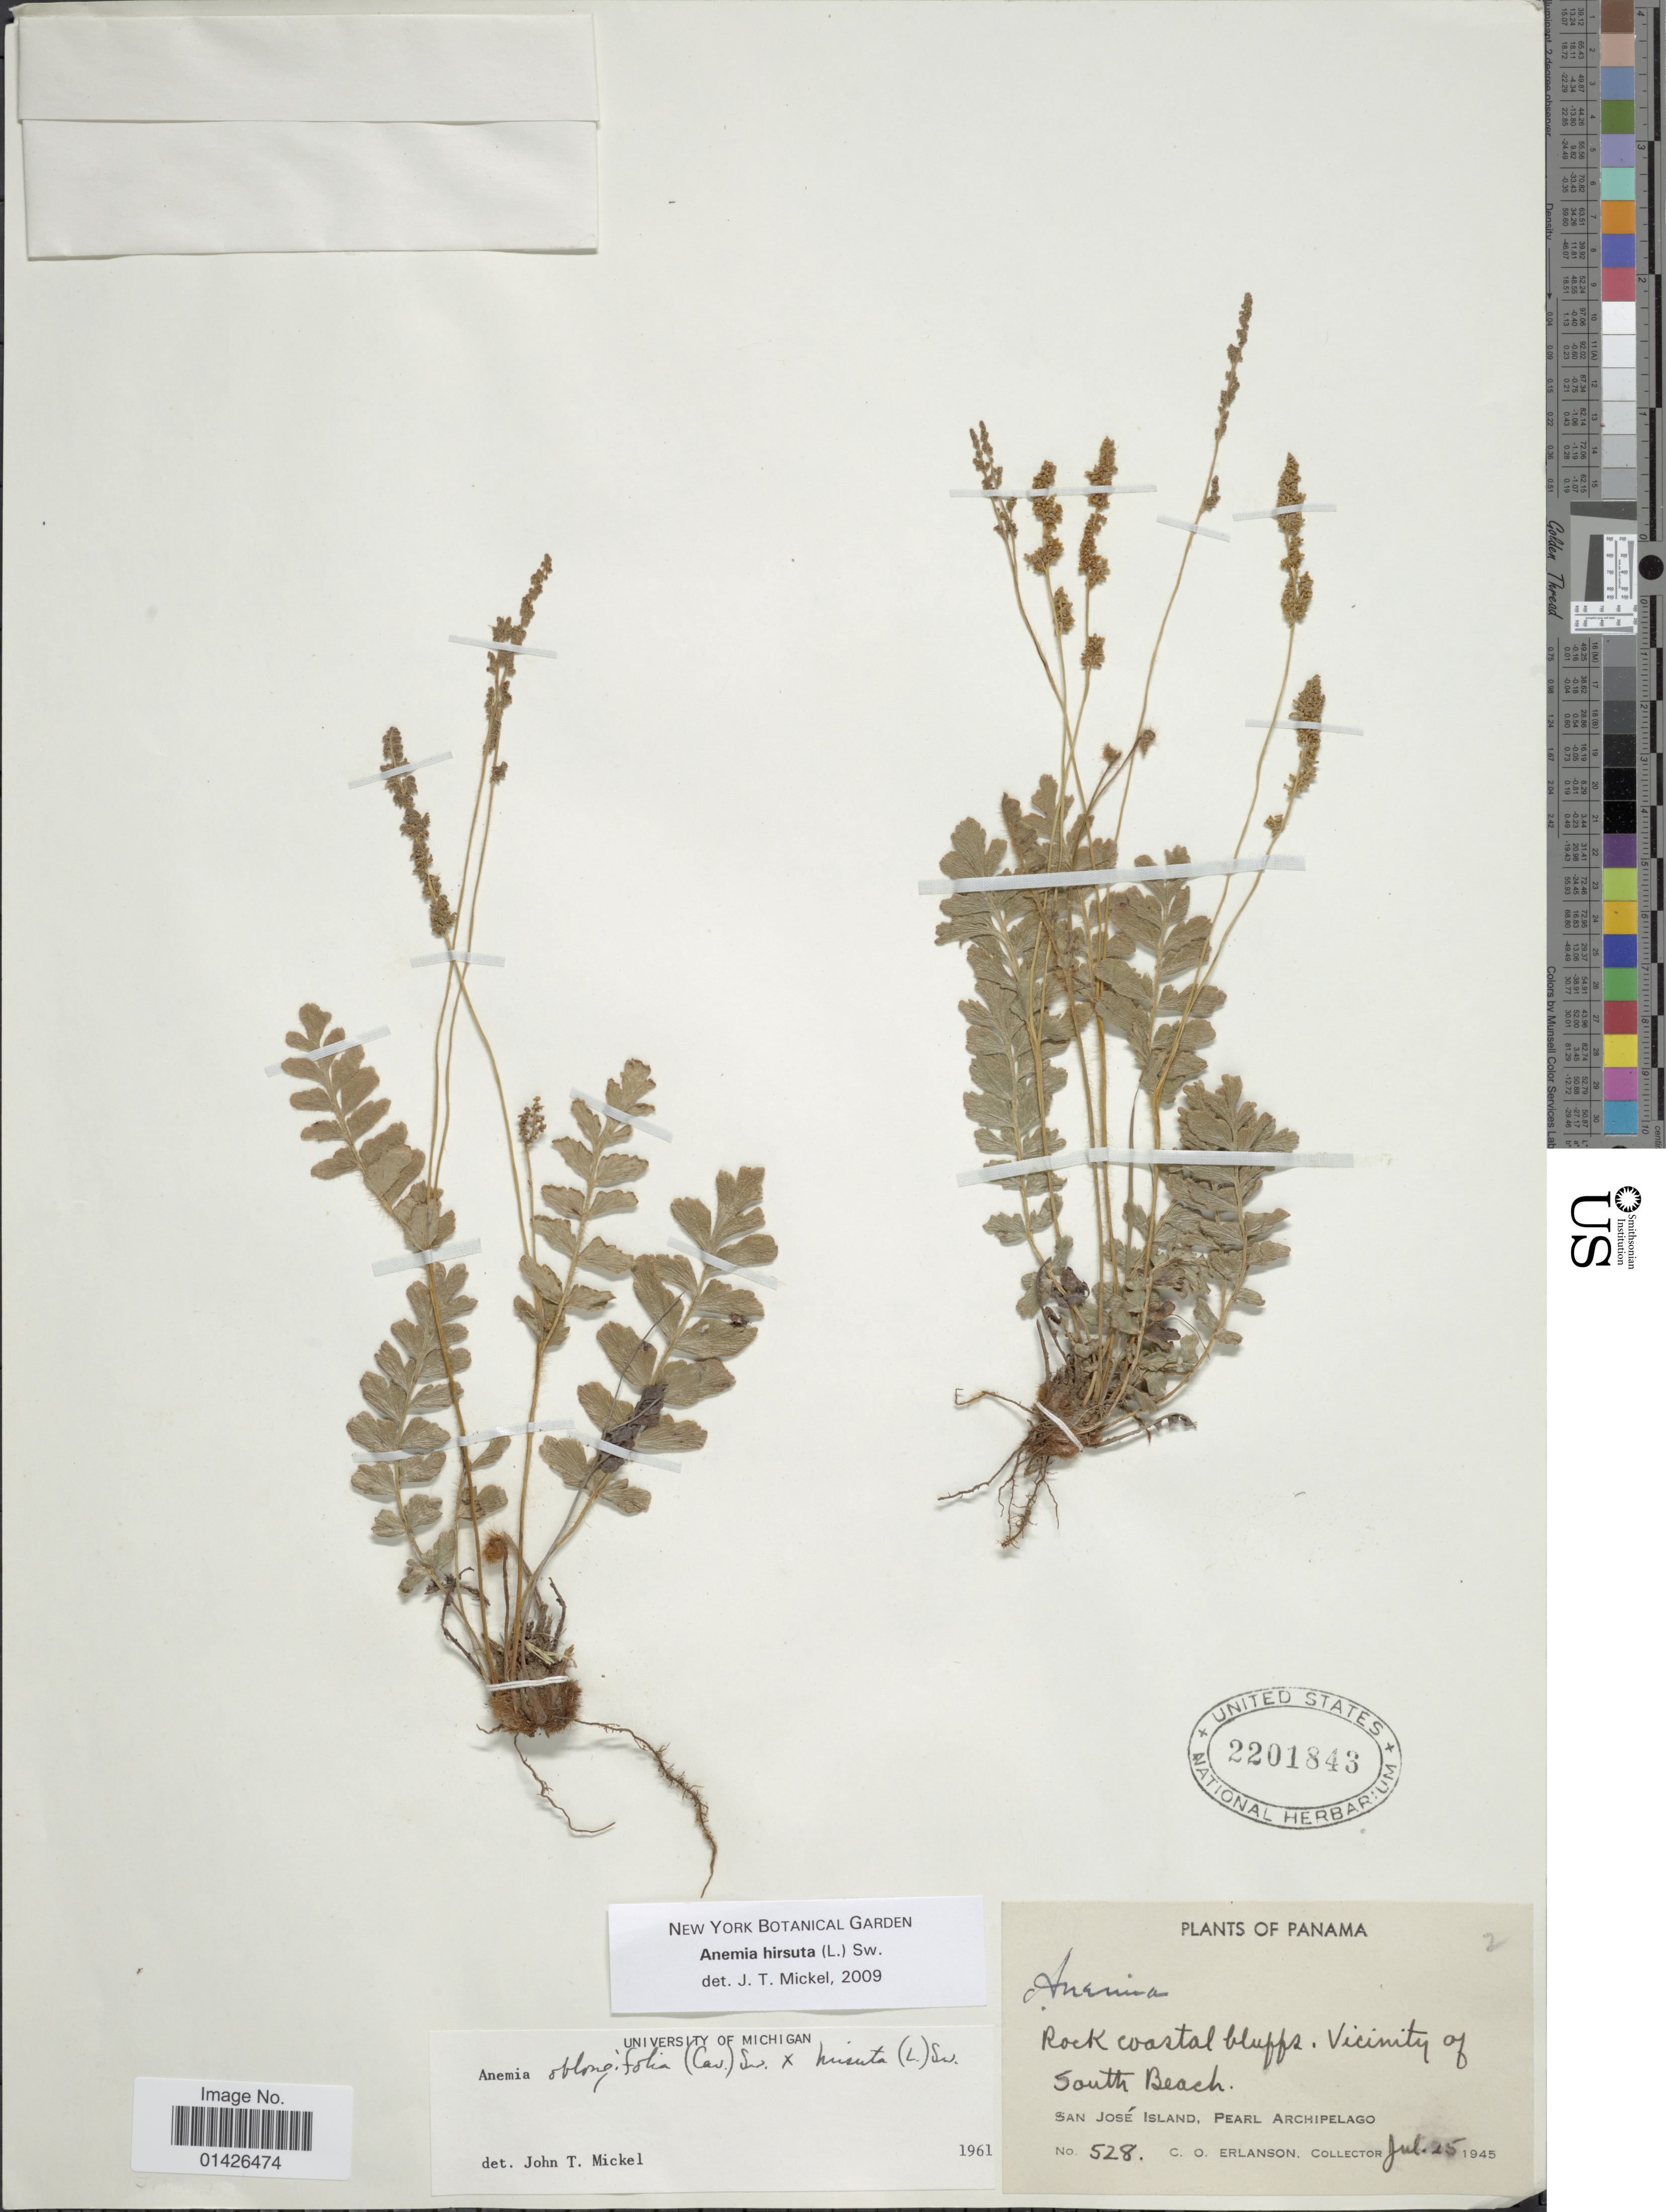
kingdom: Plantae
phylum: Tracheophyta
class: Polypodiopsida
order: Schizaeales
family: Anemiaceae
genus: Anemia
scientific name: Anemia hirsuta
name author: (L.) Sw.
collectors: C. O. Erlanson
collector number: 528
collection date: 1945-07-25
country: Panama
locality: South Beach, San José Island, Pearl Archipelago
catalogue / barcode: US 2201843